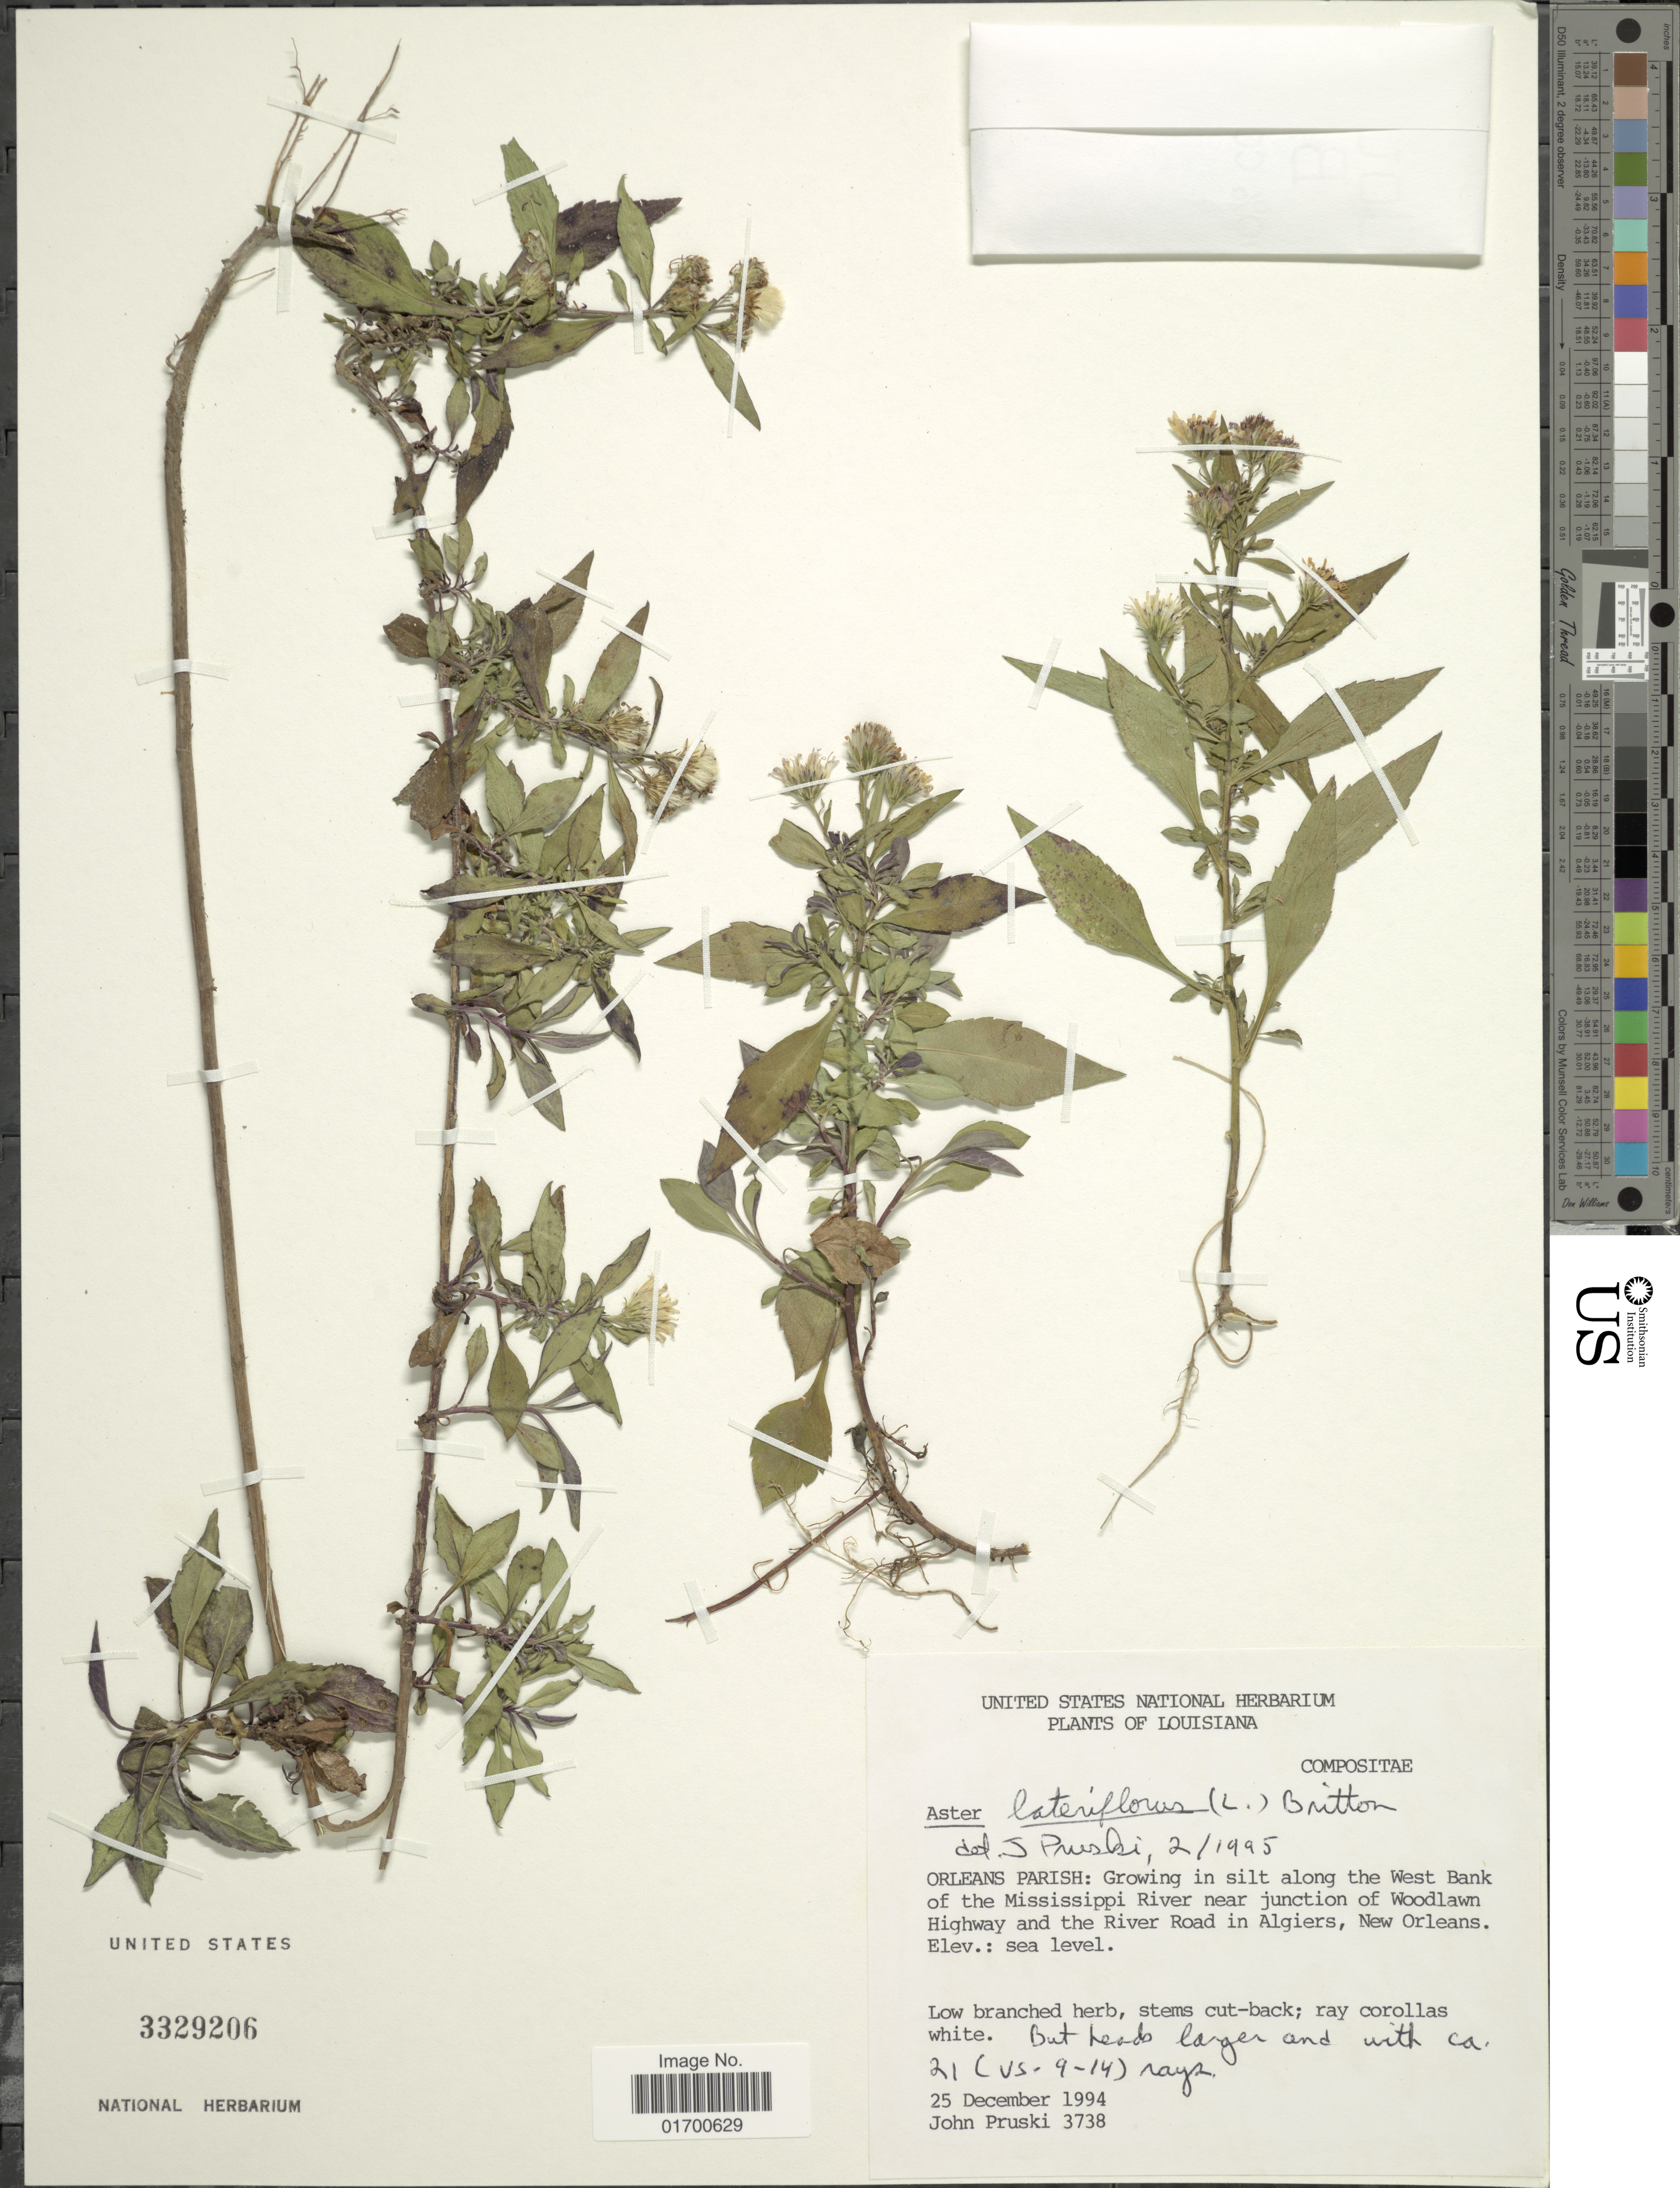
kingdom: Plantae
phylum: Tracheophyta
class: Magnoliopsida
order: Asterales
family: Asteraceae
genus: Symphyotrichum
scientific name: Symphyotrichum lateriflorum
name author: (L.) Á. Löve & D. Löve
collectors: J. F. Pruski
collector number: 3738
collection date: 1994-12-25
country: United States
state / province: Louisiana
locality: Orleans Parish: growing in silt along the West Bank of the Mississippi River near junction of Woodlawn Highway and the River Road in Algiers, New Orleans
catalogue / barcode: US 3329206